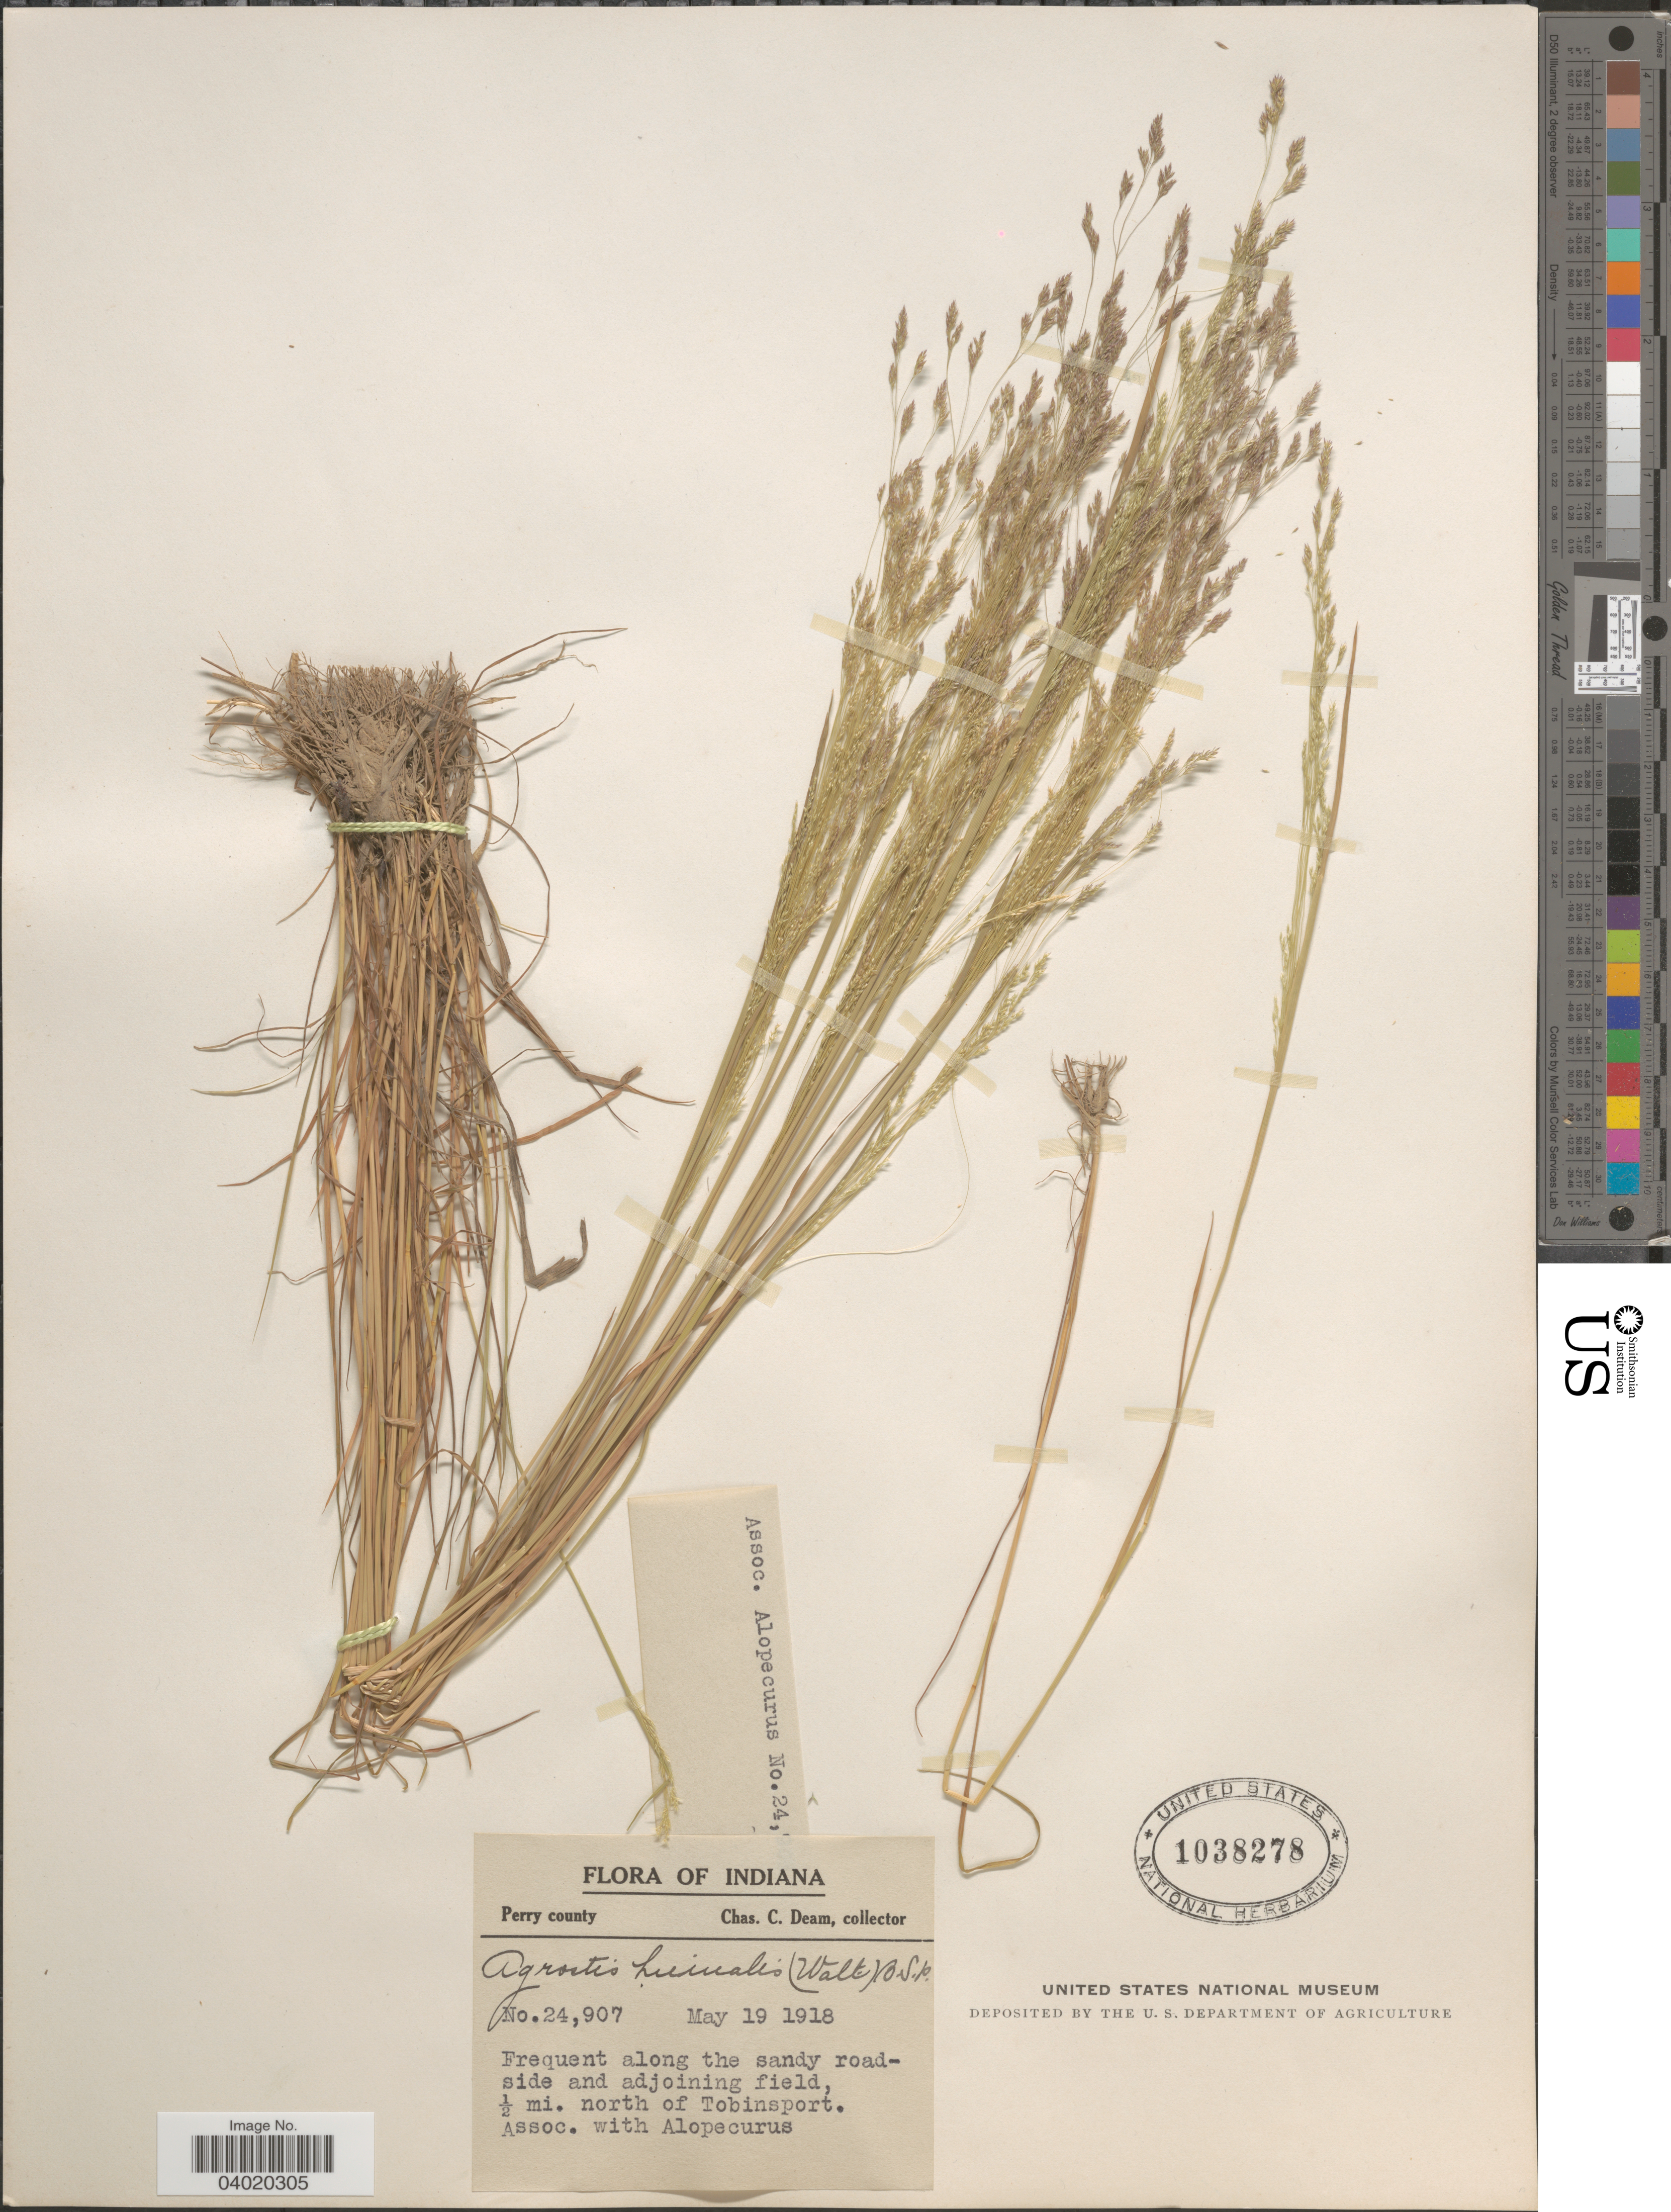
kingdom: Plantae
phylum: Tracheophyta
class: Liliopsida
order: Poales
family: Poaceae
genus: Agrostis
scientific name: Agrostis hyemalis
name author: (Walter) Britton et al.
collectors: C. C. Deam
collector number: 24907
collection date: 1918-05-19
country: United States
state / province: Indiana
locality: Perry county. ½ mi. north of Tobinsport.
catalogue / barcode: US 1038278